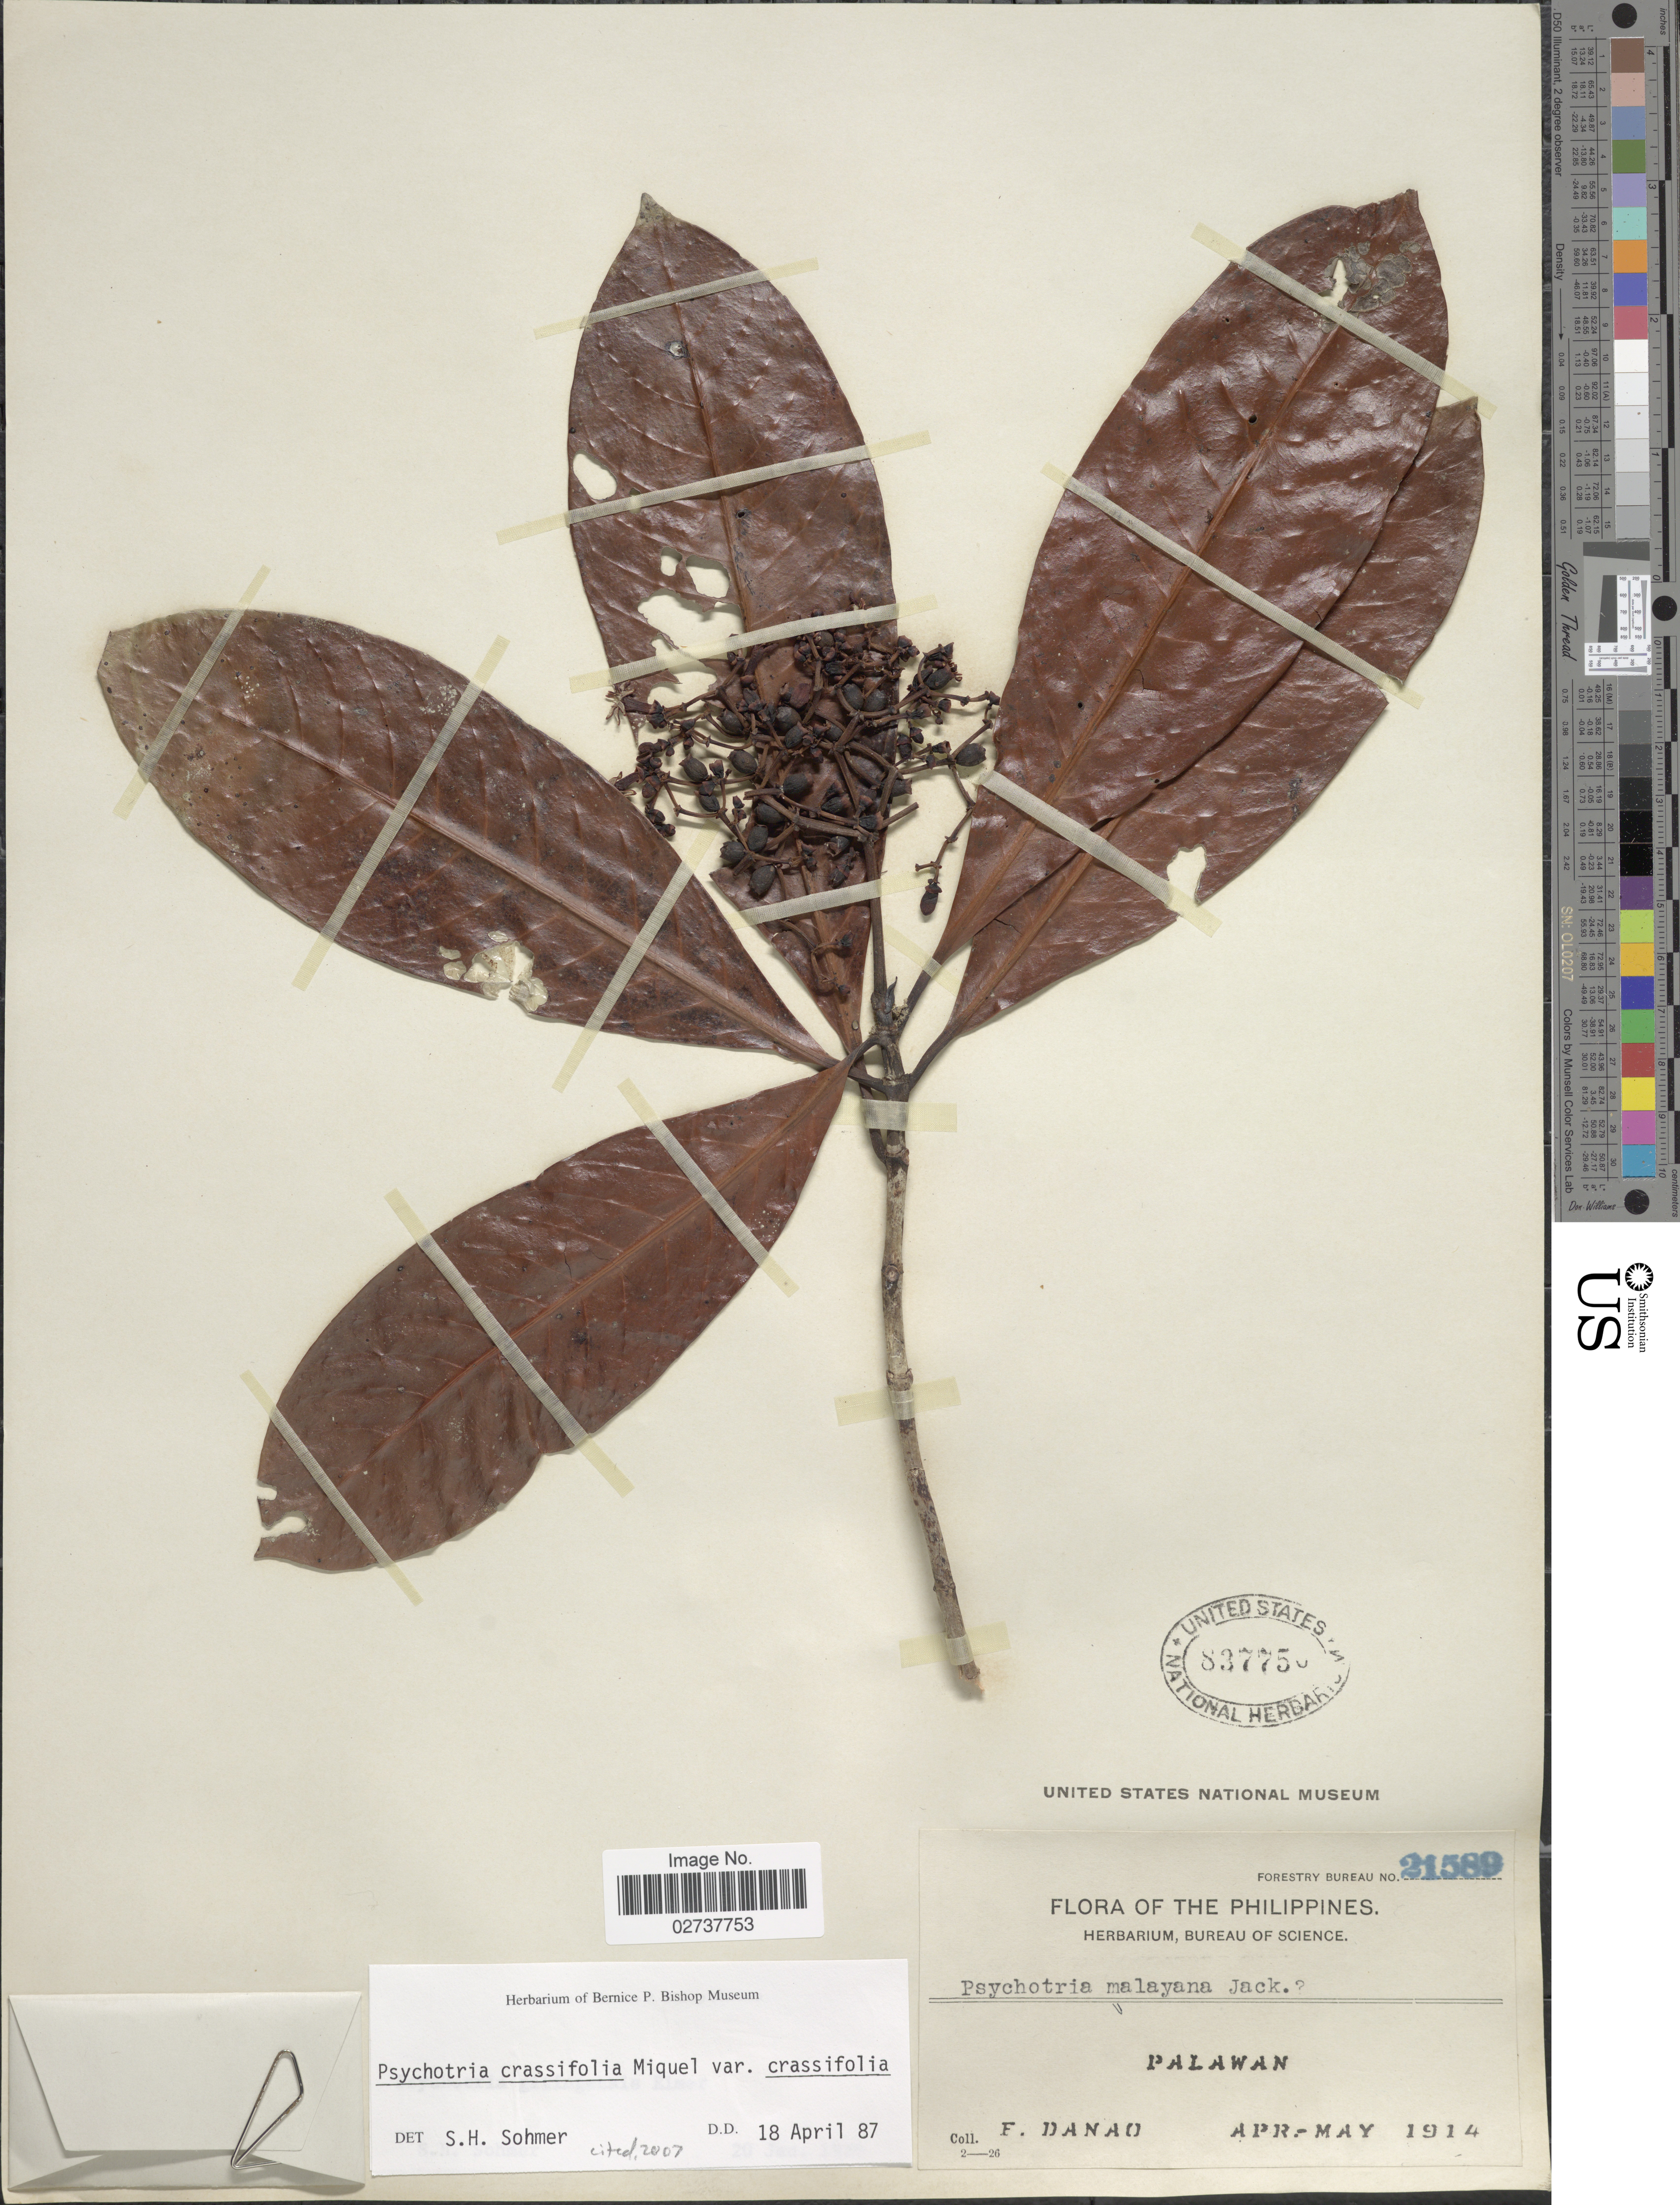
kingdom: Plantae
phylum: Tracheophyta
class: Magnoliopsida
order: Gentianales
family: Rubiaceae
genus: Psychotria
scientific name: Psychotria crassifolia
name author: Miq.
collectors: F. Danao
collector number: Forestry Bureau 21589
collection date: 1914-04/1914-05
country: Philippines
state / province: Mimaropa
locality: Palawan